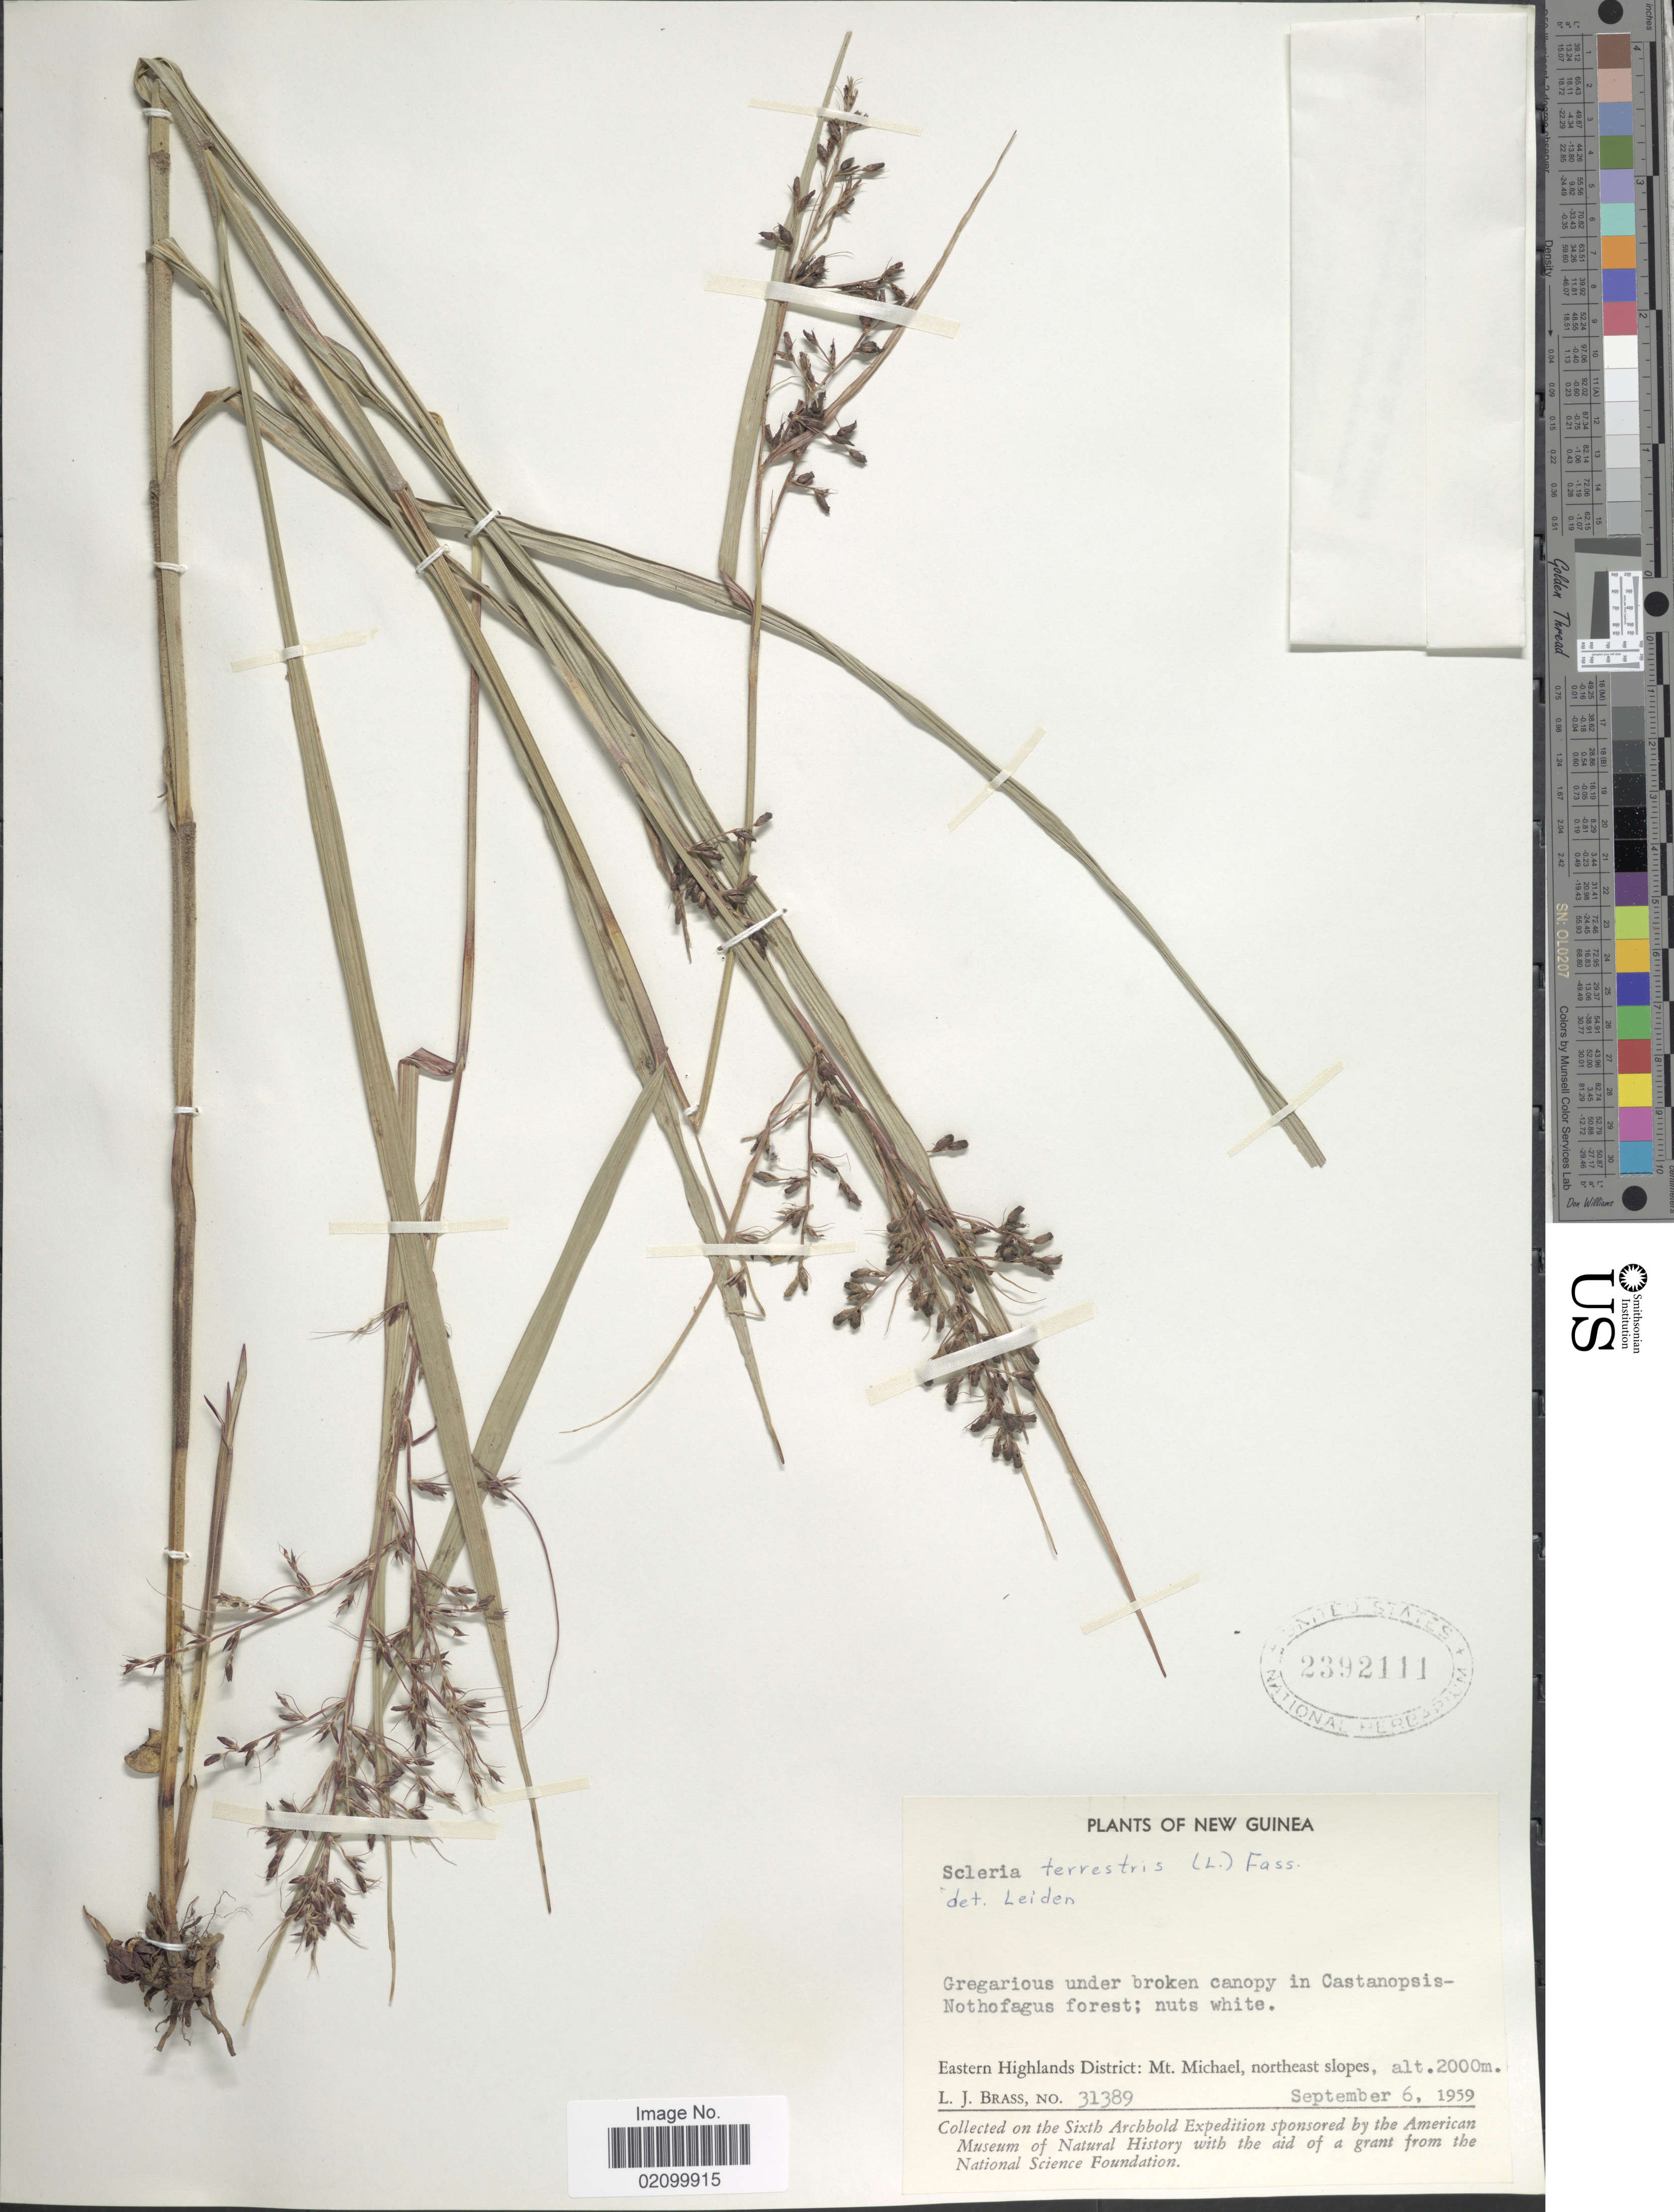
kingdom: Plantae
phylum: Tracheophyta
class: Liliopsida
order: Poales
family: Cyperaceae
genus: Scleria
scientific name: Scleria terrestris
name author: (L.) Fassett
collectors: L. J. Brass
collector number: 31389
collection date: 1959-09-06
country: Papua New Guinea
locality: New Guinea. Eastern Highlands District: Mt. Michael, northeast slopes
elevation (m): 2000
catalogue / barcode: US 2392111